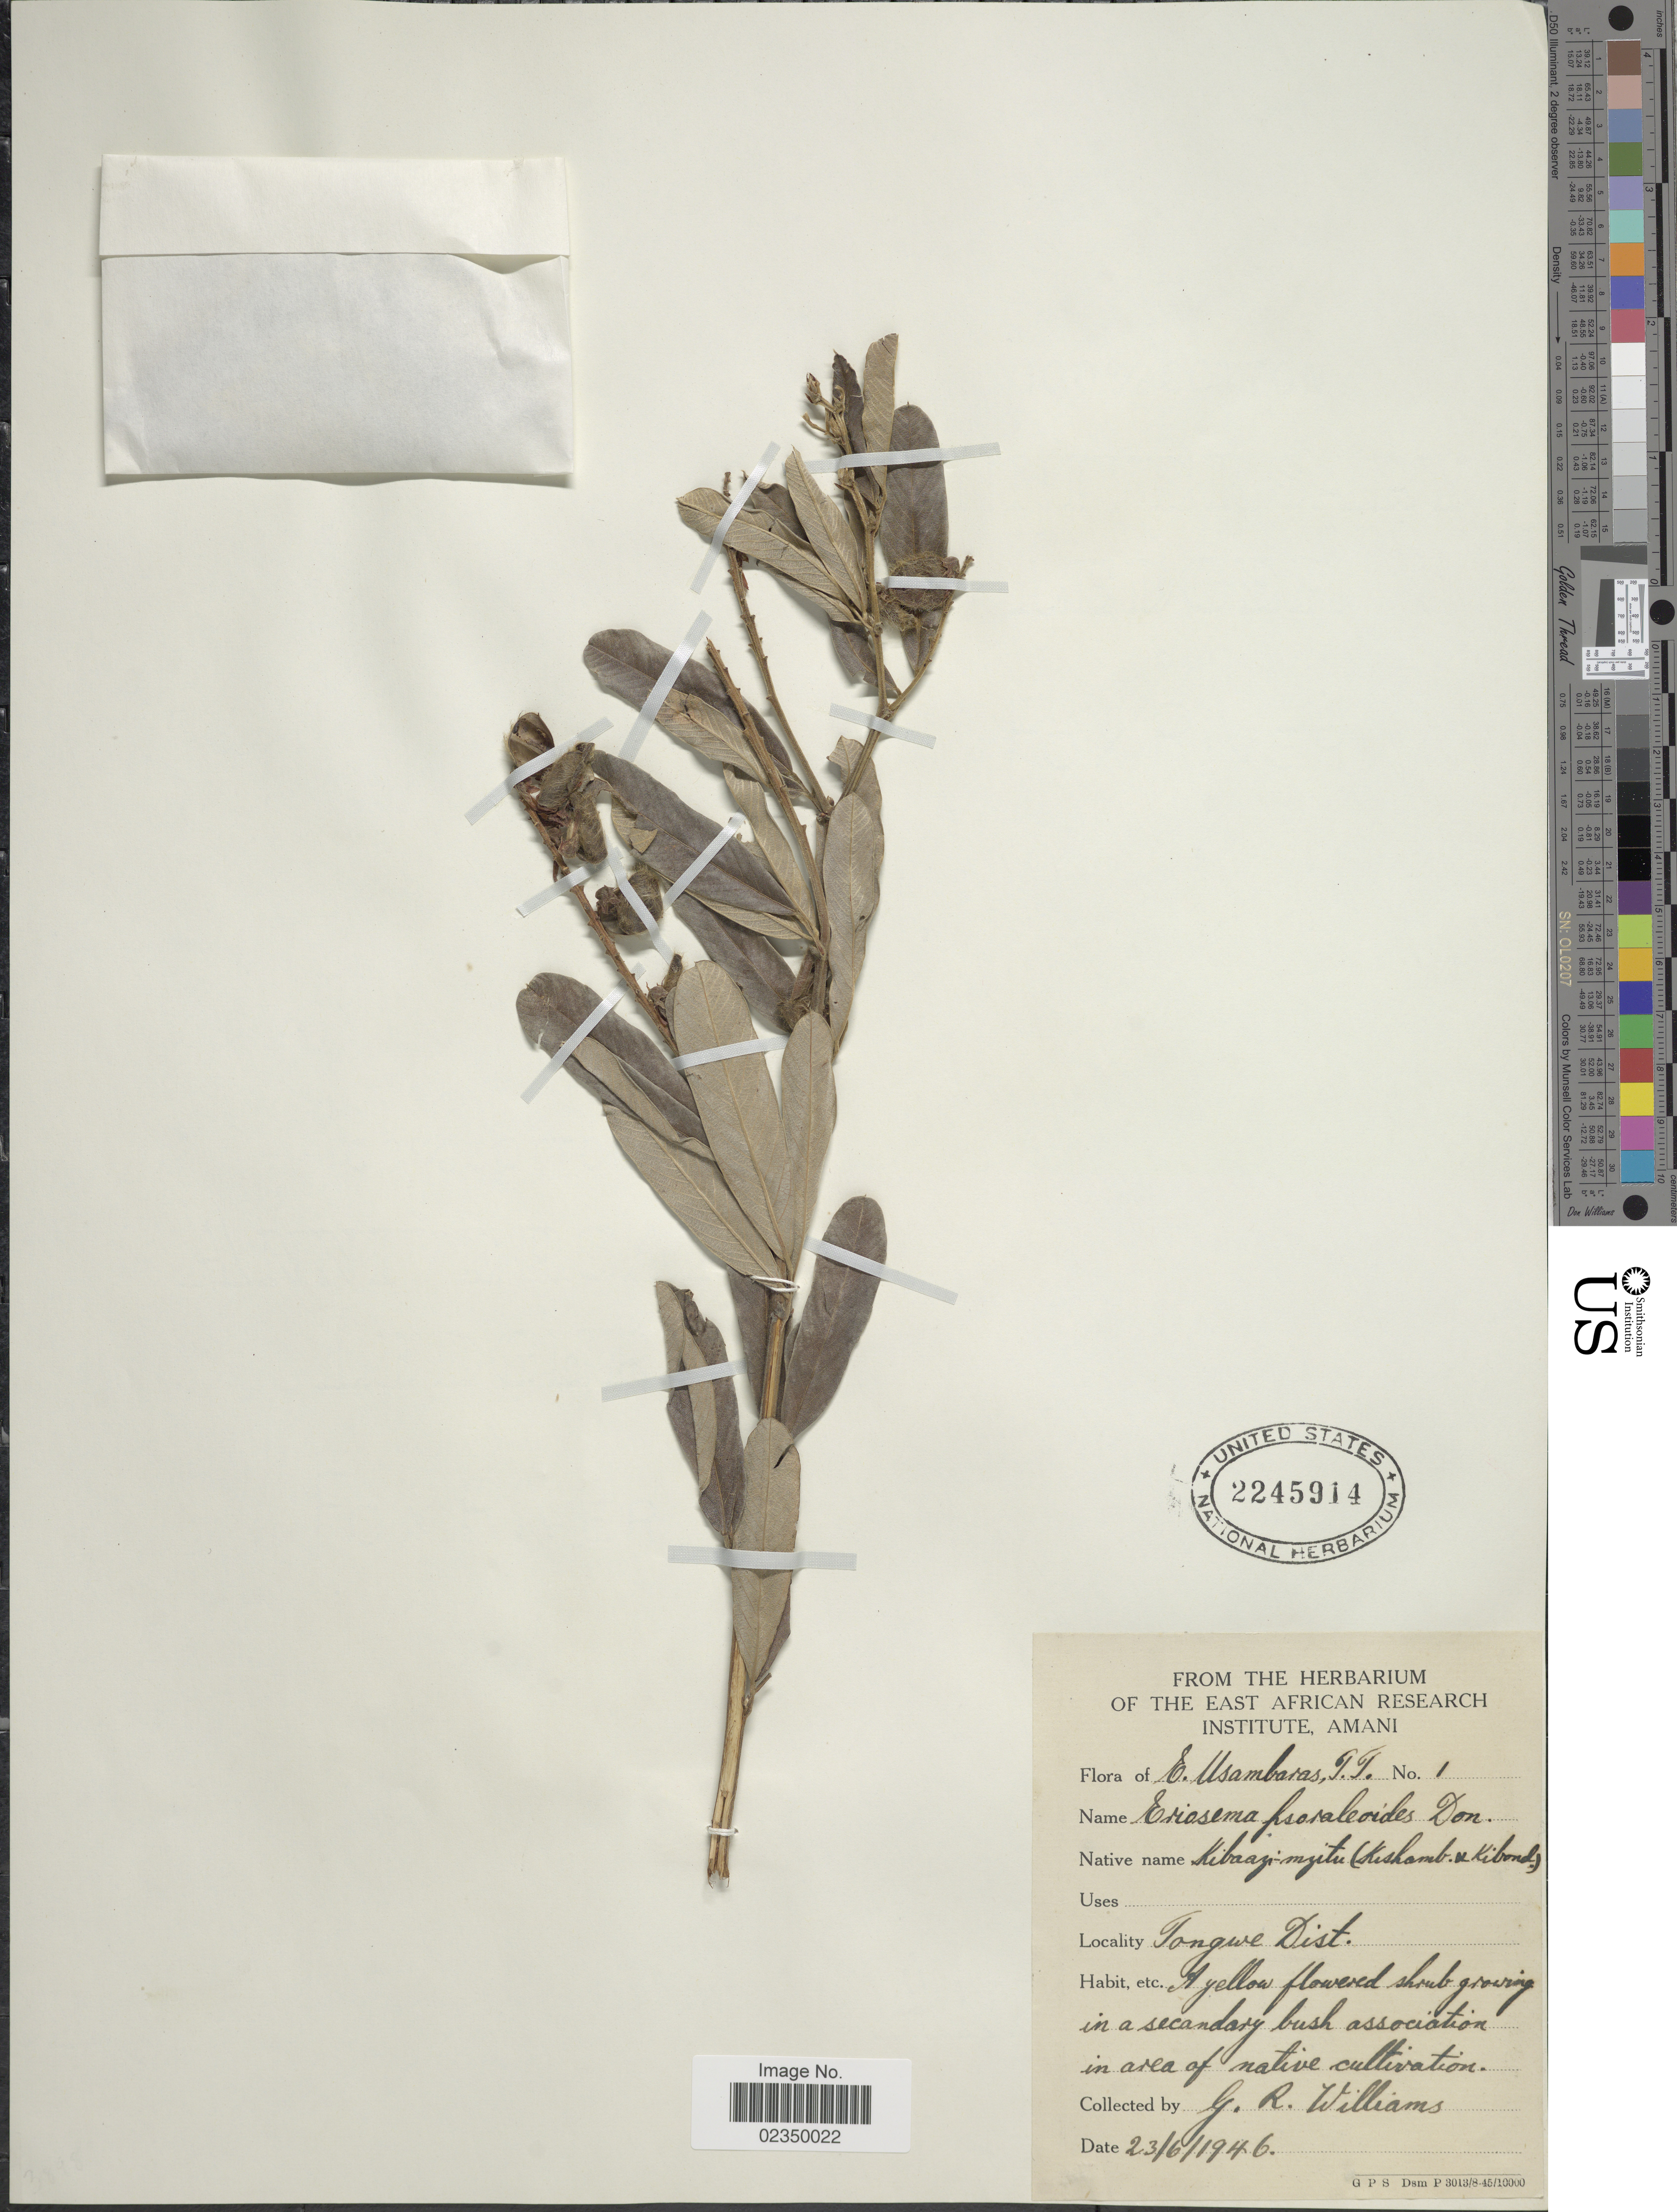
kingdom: Plantae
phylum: Tracheophyta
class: Magnoliopsida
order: Fabales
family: Fabaceae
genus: Eriosema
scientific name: Eriosema psoraloides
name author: (Lam.) G. Don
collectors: G. Williams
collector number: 1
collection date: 1946-06-23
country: Tanzania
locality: E. Usambaras, T.T., Tongwe Dist.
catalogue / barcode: US 2245914